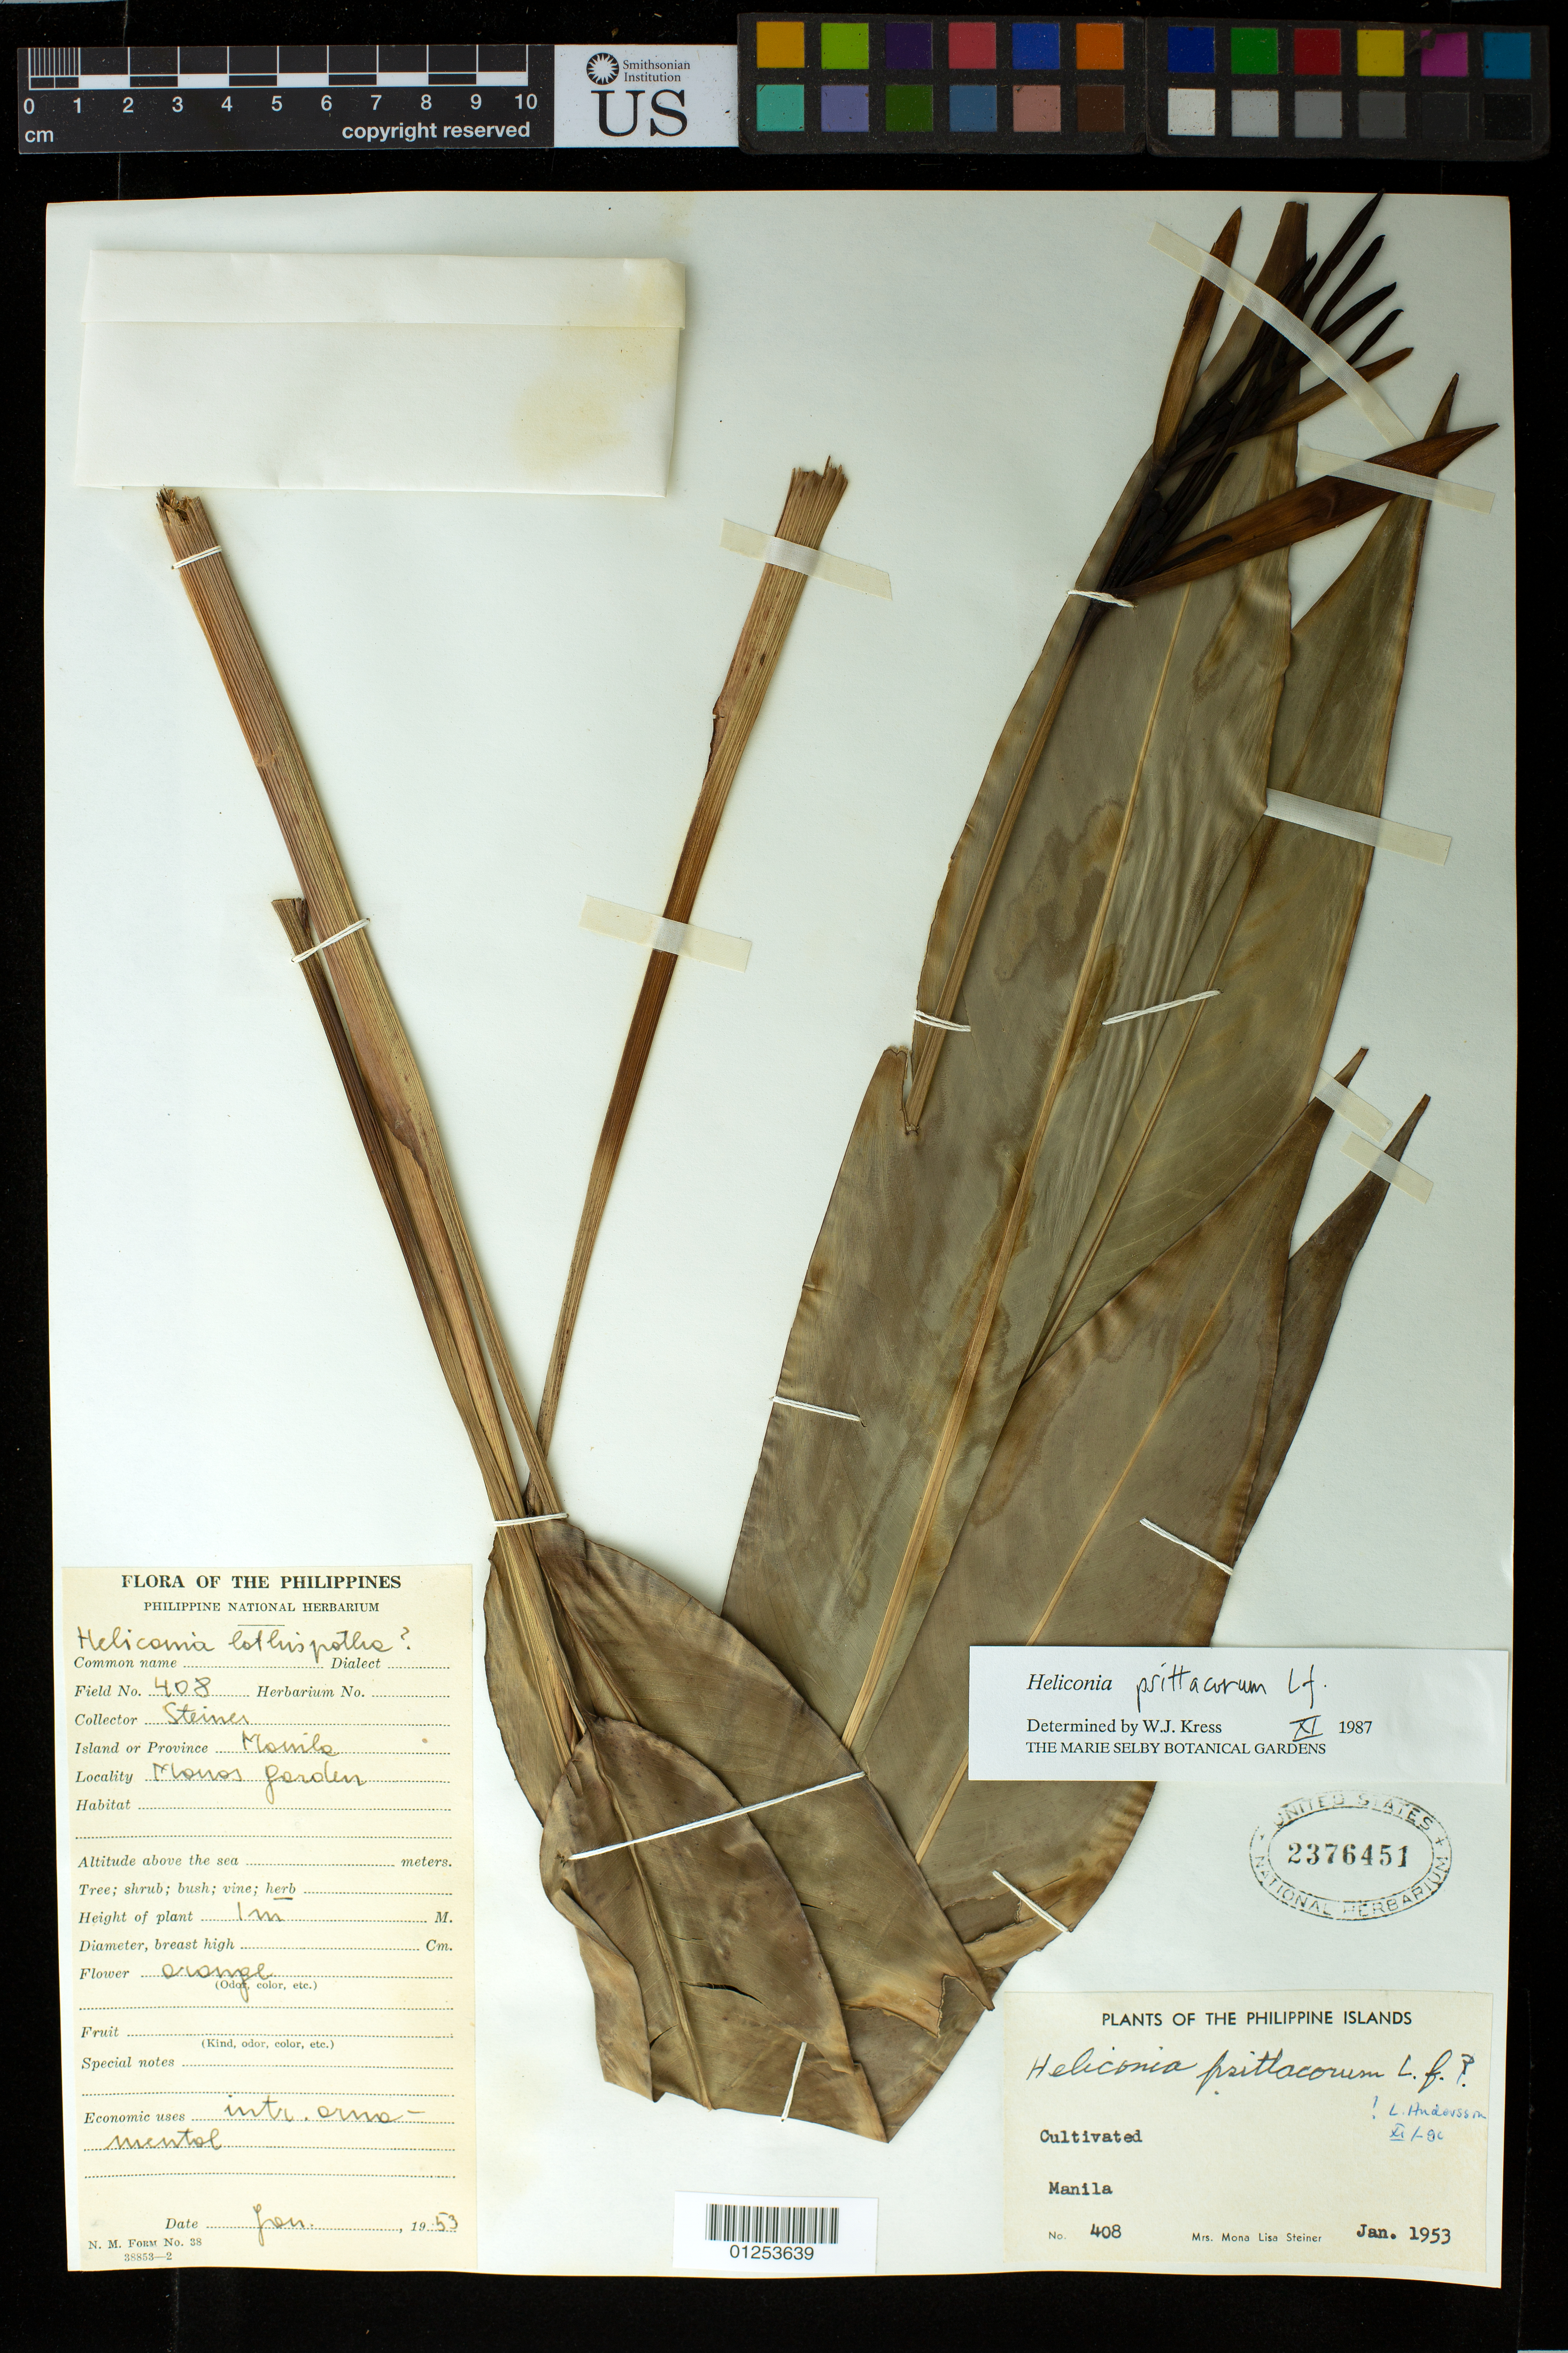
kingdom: Plantae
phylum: Tracheophyta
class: Liliopsida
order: Zingiberales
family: Heliconiaceae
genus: Heliconia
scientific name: Heliconia psittacorum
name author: L. f.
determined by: Kress, W. J., (US), Smithsonian Institution - National Museum of Natural History (UNITED STATES)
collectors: M. Steiner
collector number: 408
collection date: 1953-01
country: Philippines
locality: Manila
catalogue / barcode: US 2376451